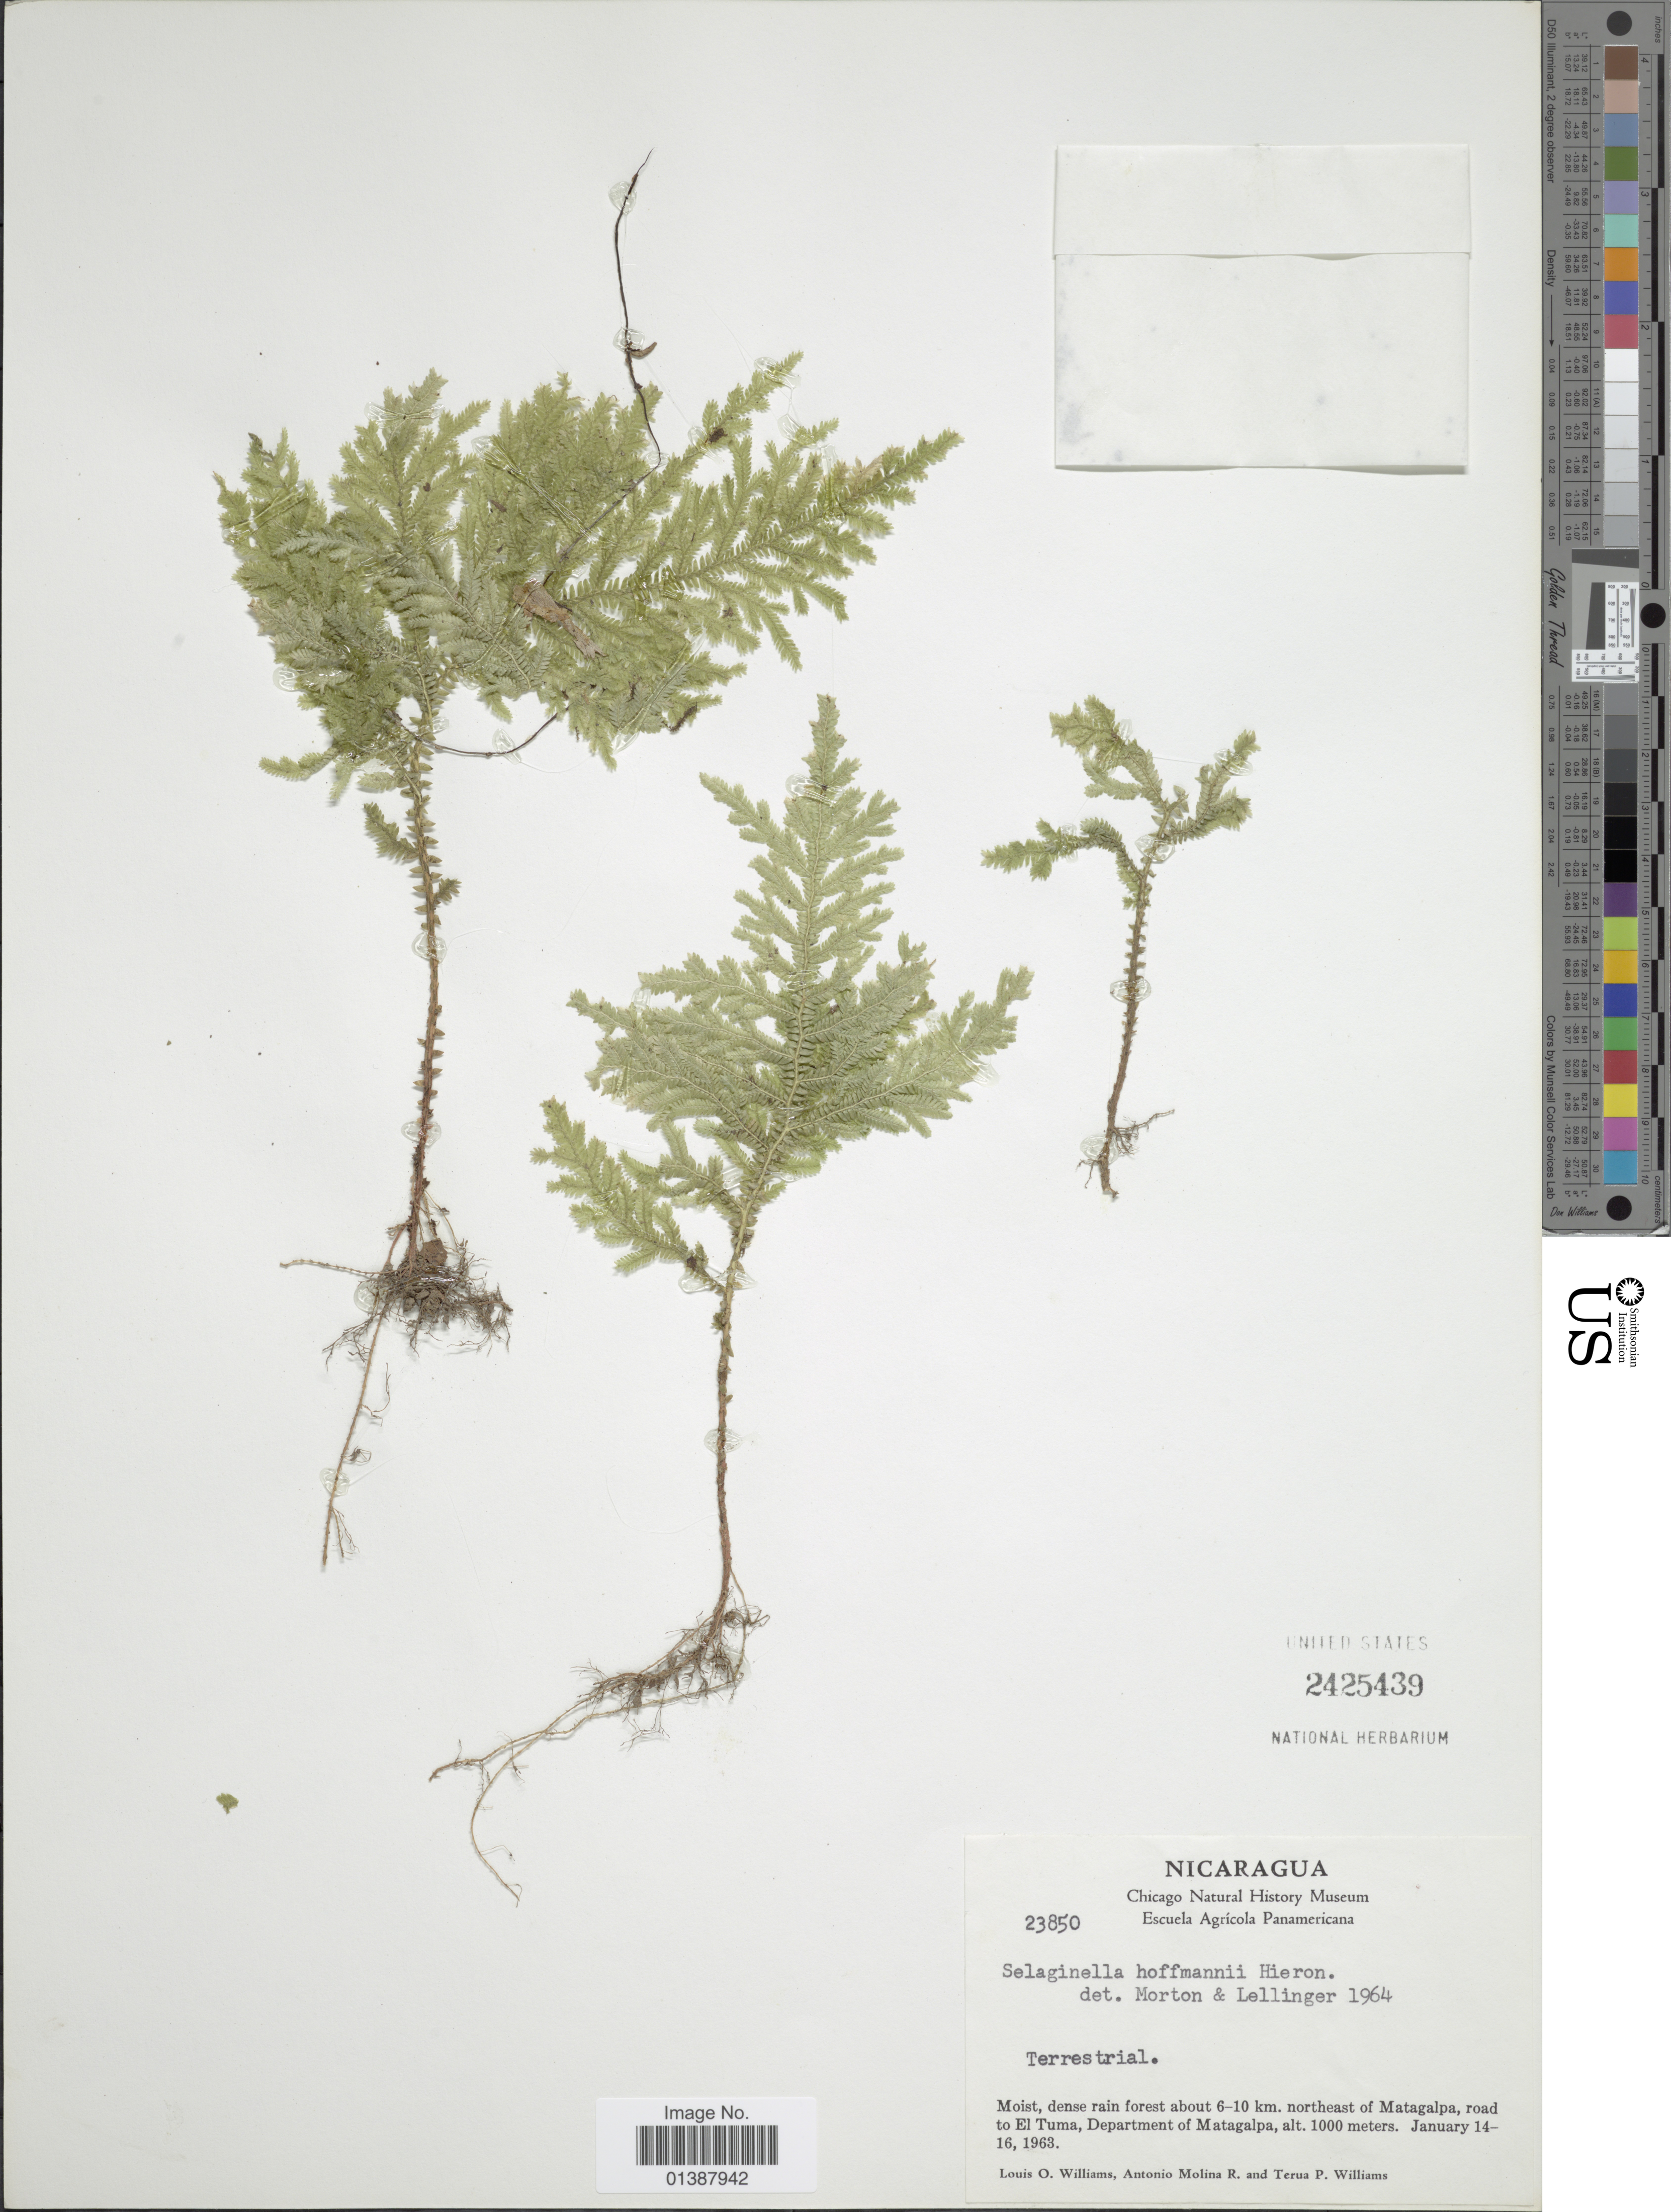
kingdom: Plantae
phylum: Tracheophyta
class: Lycopodiopsida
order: Selaginellales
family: Selaginellaceae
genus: Selaginella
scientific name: Selaginella hoffmannii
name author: Hieron.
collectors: L. O. Williams, A. Molina R. & T. P. Williams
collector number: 23850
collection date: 1963-01-14/1963-01-16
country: Nicaragua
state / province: Matagalpa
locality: Moist dense rain forest about 6-10 km northeast of Matagala, road to El tuma, Department of Matgalpa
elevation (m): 1000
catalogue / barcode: US 2425439